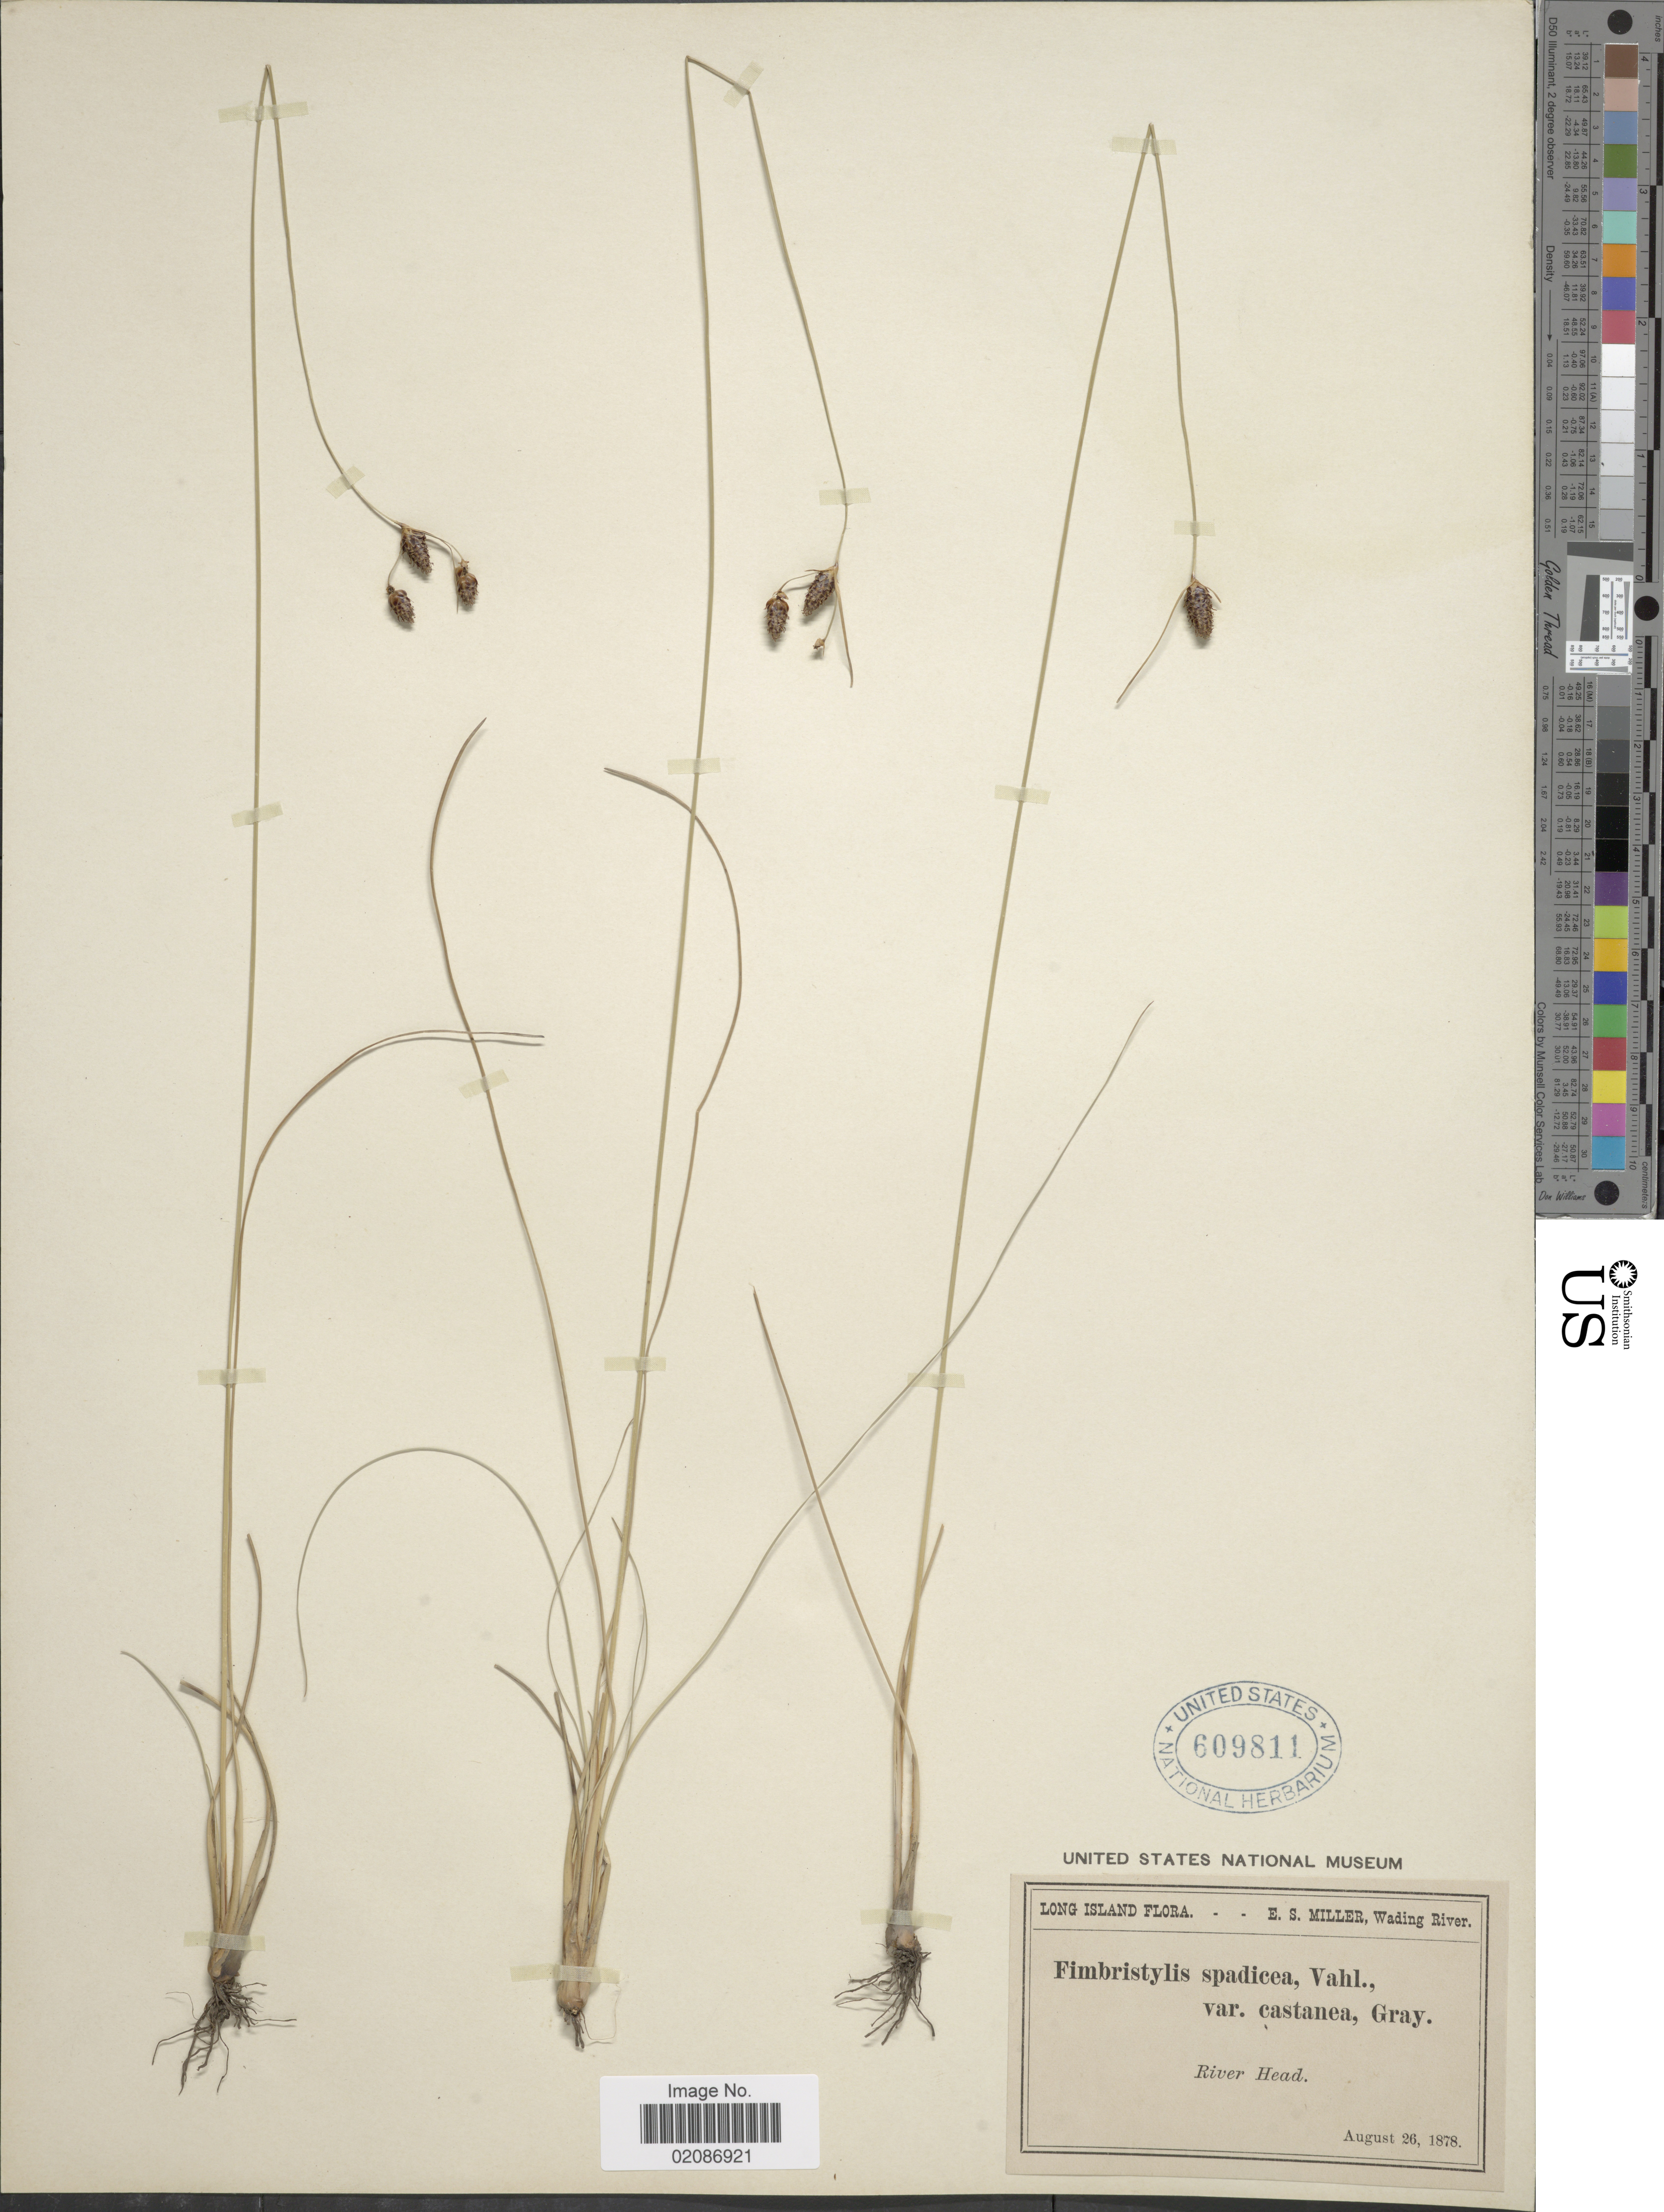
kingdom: Plantae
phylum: Tracheophyta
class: Liliopsida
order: Poales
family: Cyperaceae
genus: Fimbristylis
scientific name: Fimbristylis castanea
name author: (Michx.) Vahl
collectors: E. S. Miller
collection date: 1878-08-26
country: United States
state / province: New York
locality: River Head, Long Island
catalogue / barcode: US 609811